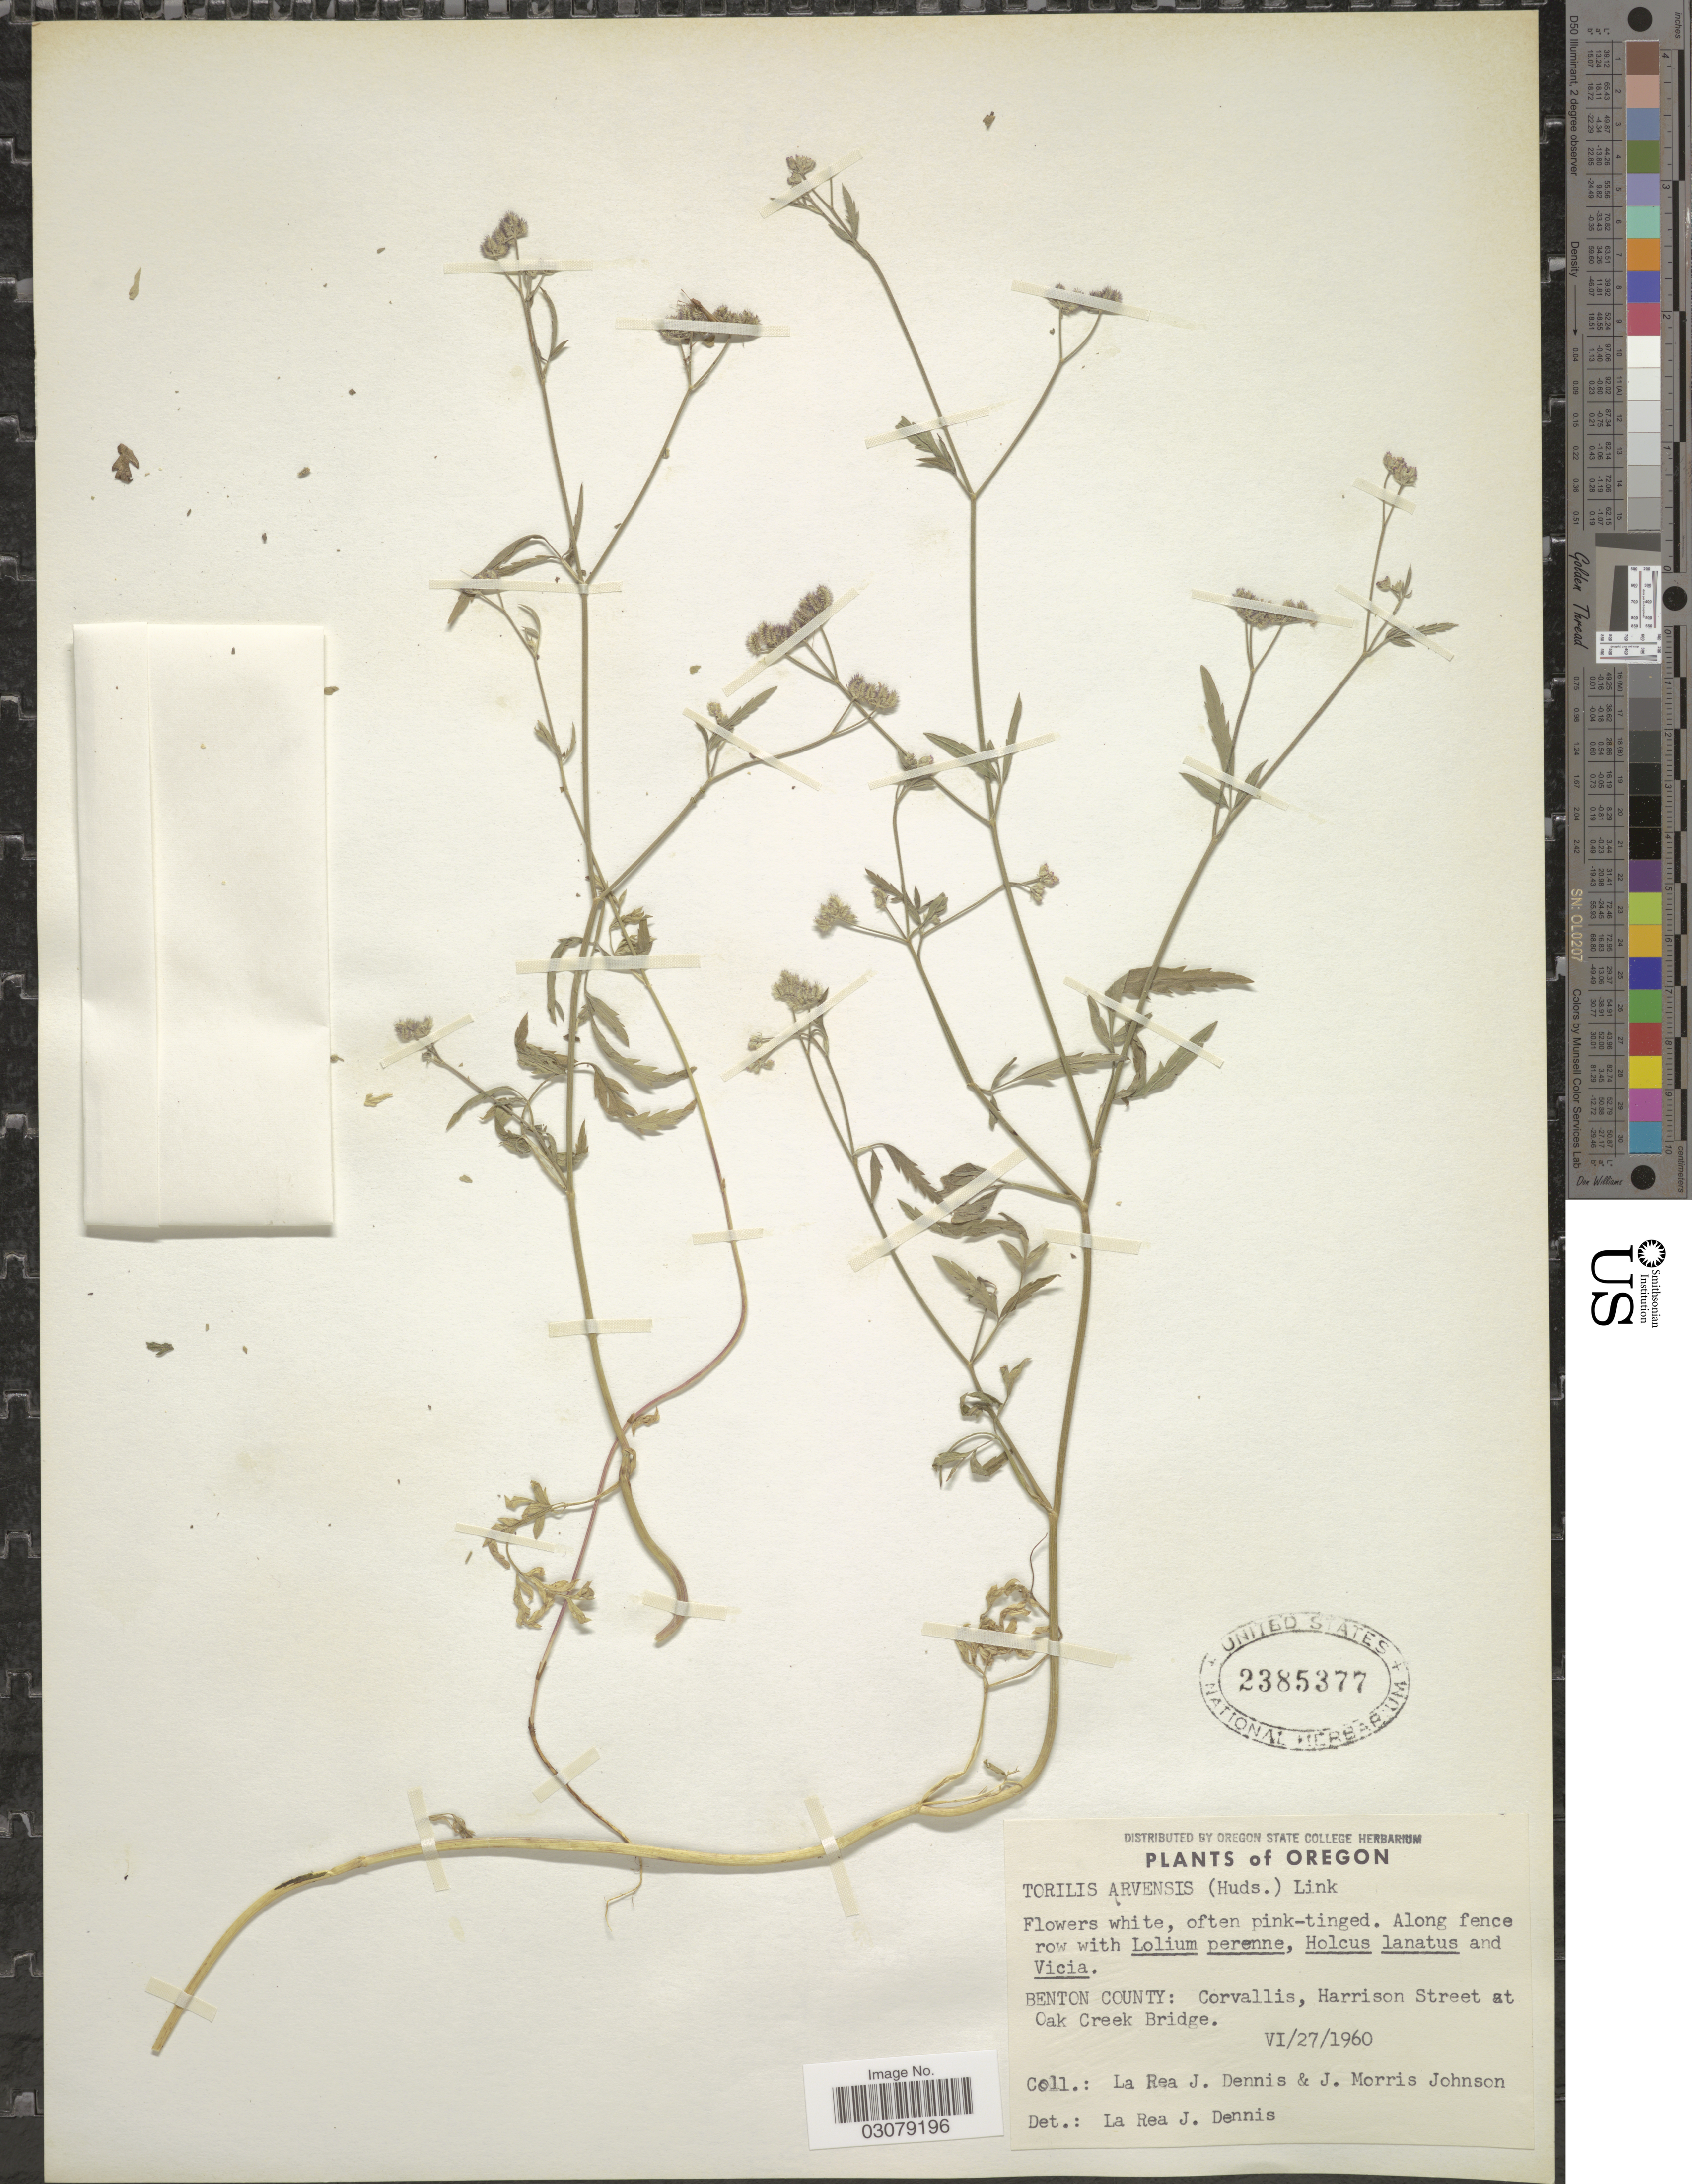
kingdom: Plantae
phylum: Tracheophyta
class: Magnoliopsida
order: Apiales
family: Apiaceae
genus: Torilis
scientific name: Torilis arvensis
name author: (Huds.) Link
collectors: L. Dennis & J. M. Johnson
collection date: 1960-06-27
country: United States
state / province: Oregon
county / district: Benton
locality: Benton County: Corvallis, Harrison Street at Oak Creek Bridge.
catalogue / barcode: US 2385377